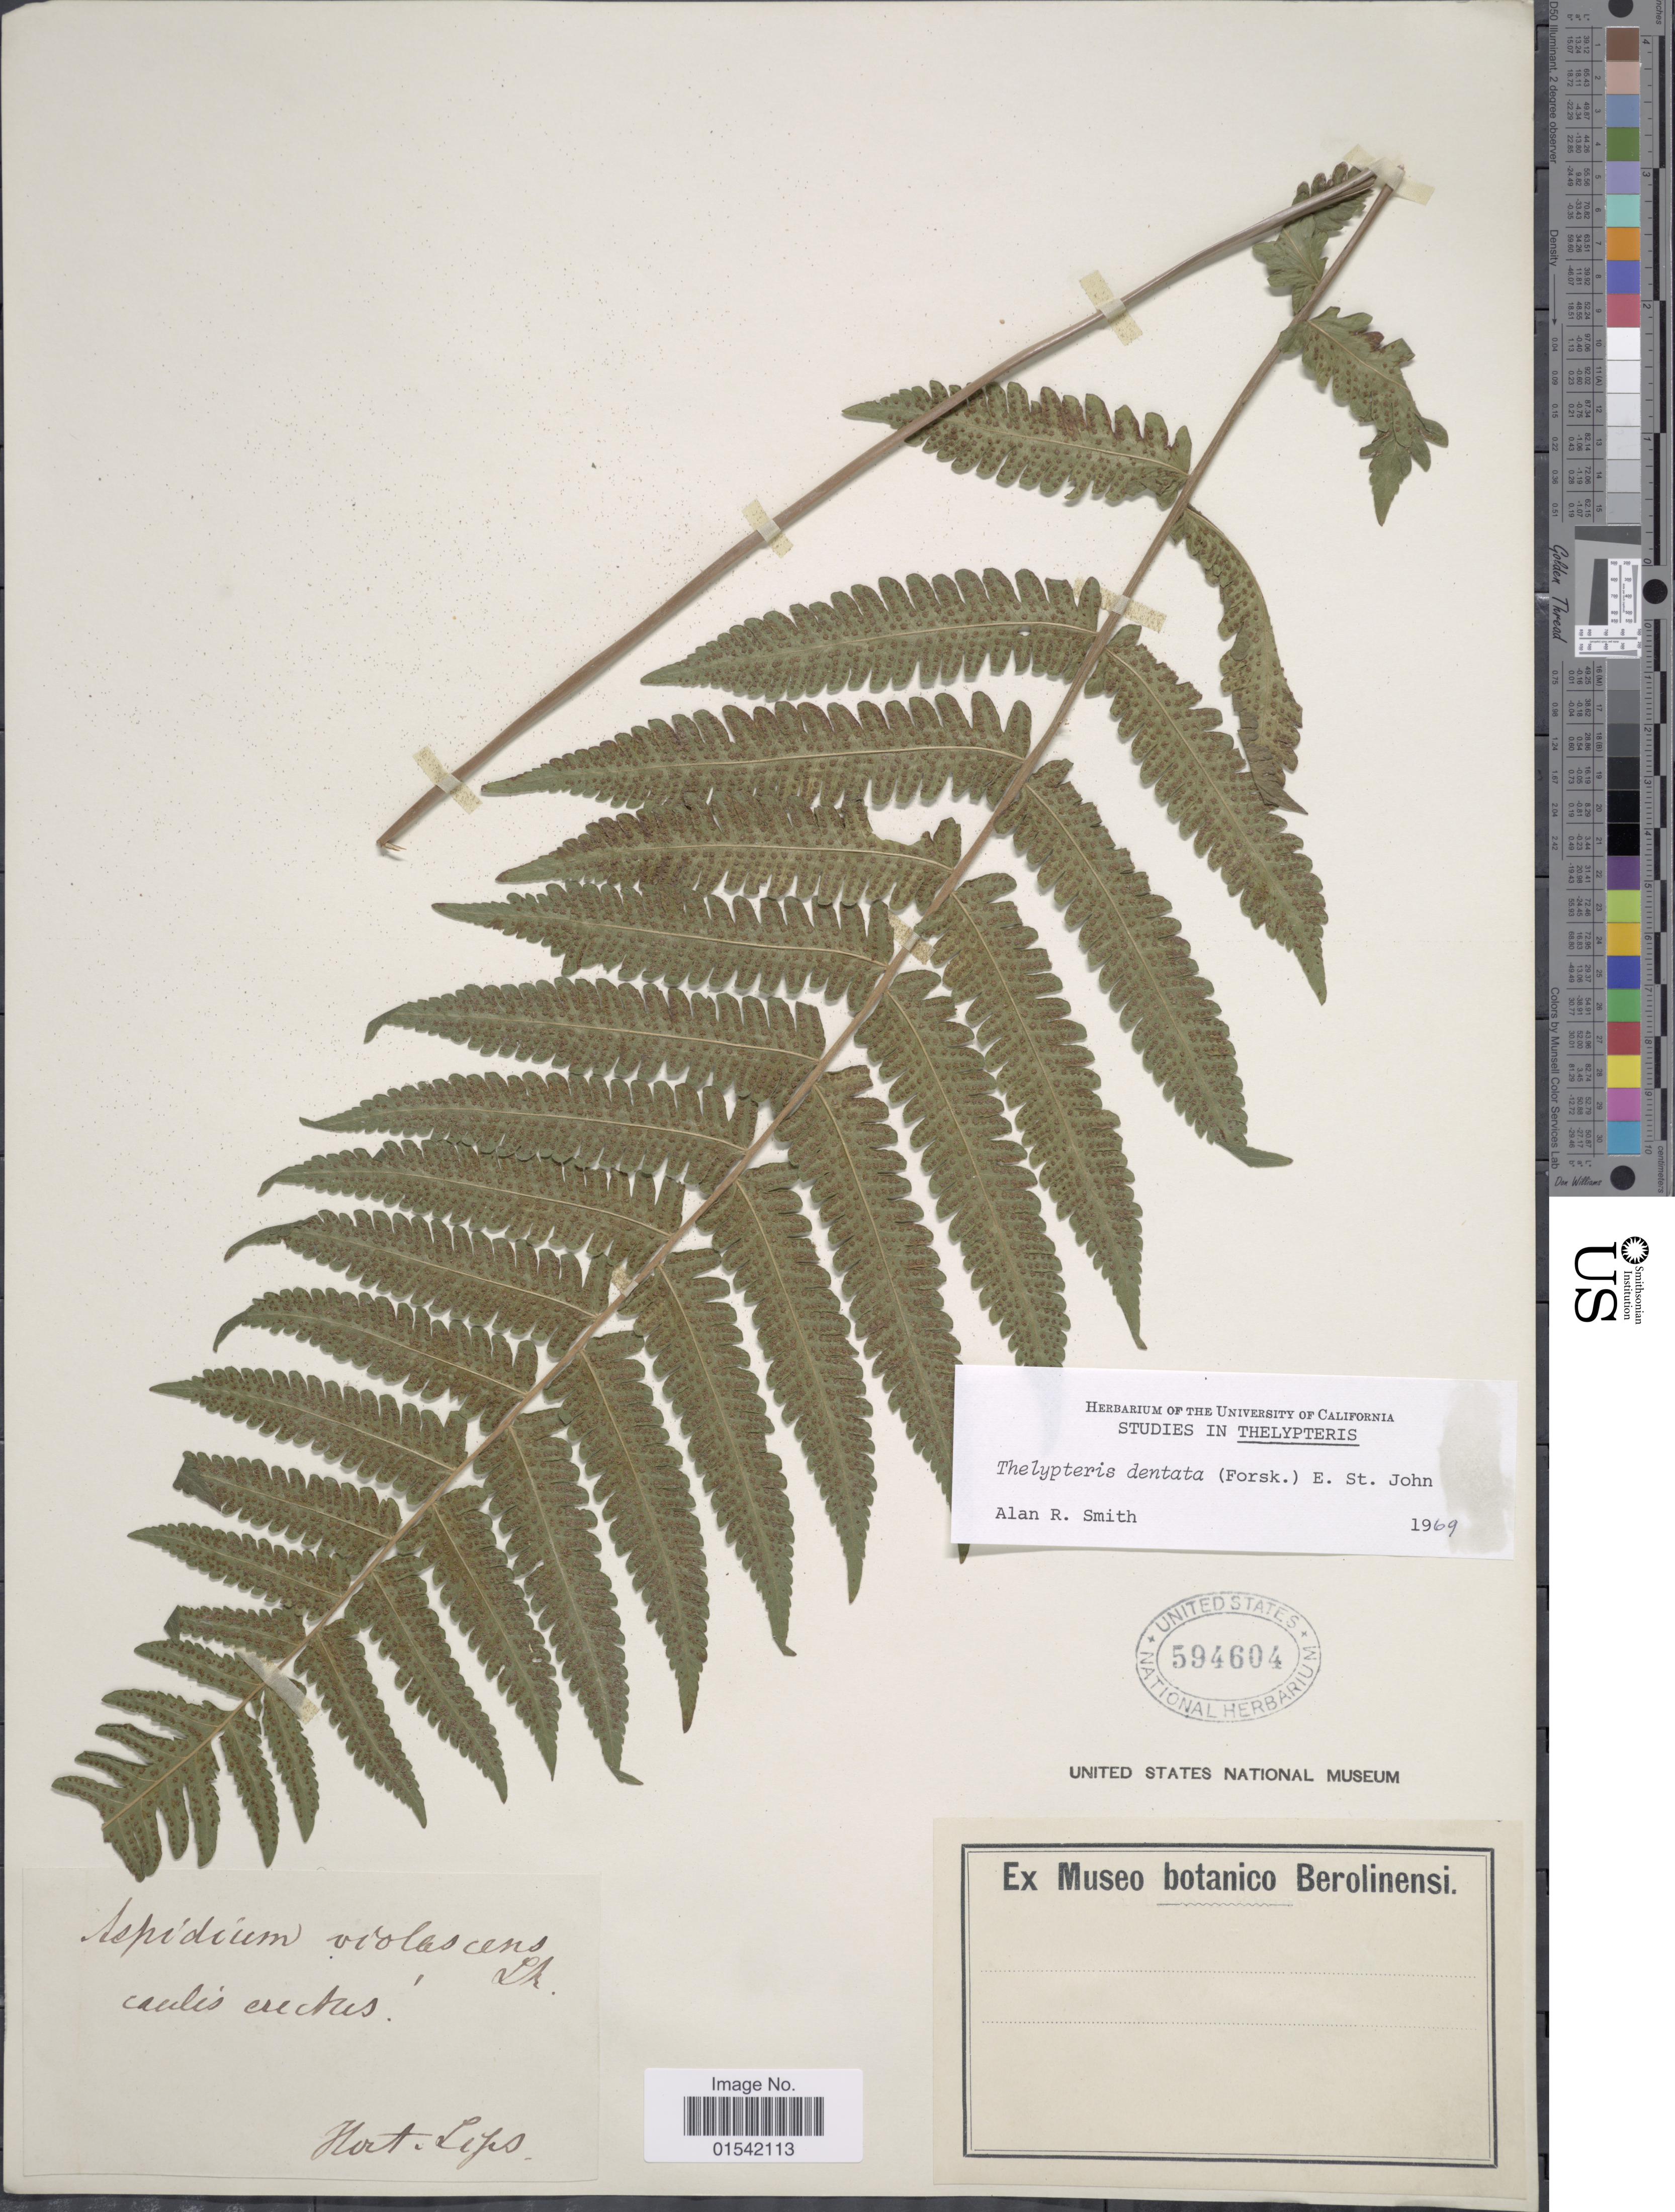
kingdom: Plantae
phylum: Tracheophyta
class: Polypodiopsida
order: Polypodiales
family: Thelypteridaceae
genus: Cyclosorus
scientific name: Cyclosorus dentatus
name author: (Forssk.) Ching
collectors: ex Museo Botanico Berolinensi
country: Germany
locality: Hort. Lips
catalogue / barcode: US 594604